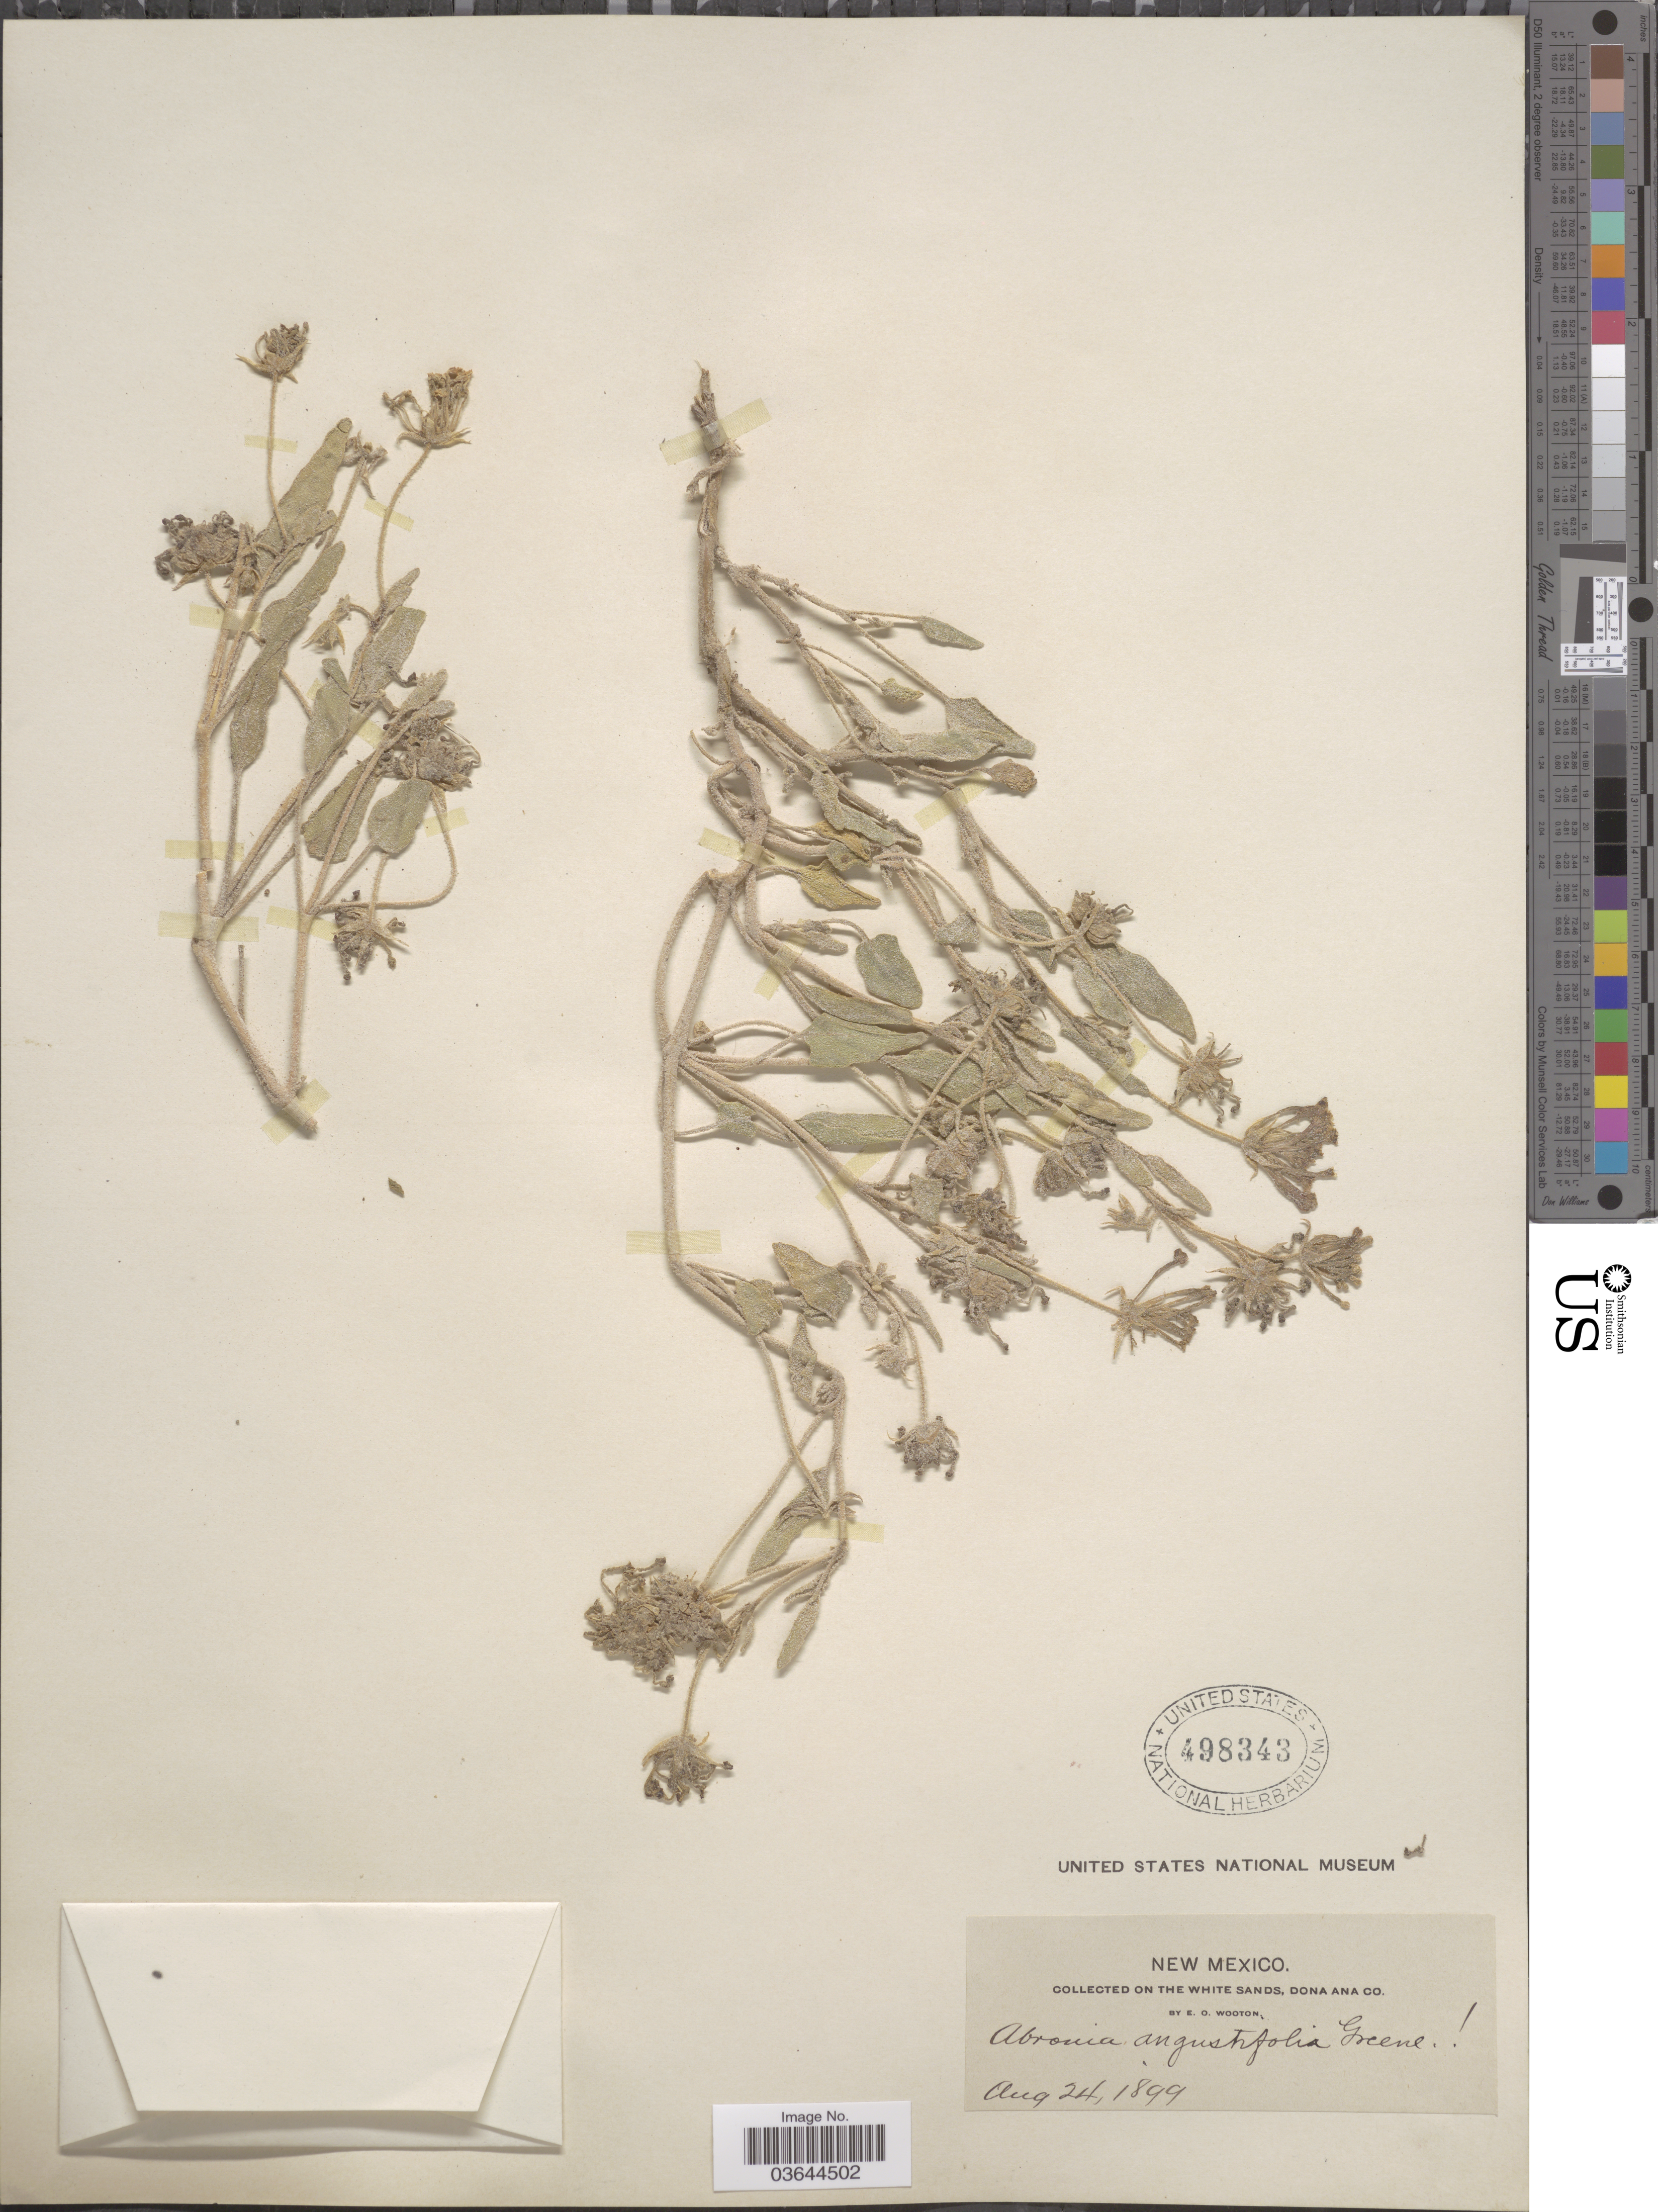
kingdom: Plantae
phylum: Tracheophyta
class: Magnoliopsida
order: Caryophyllales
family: Nyctaginaceae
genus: Abronia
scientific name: Abronia angustifolia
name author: Greene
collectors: E. O. Wooton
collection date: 1899-08-24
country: United States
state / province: New Mexico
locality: On The White Sands, Dona Ana Co.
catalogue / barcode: US 498343